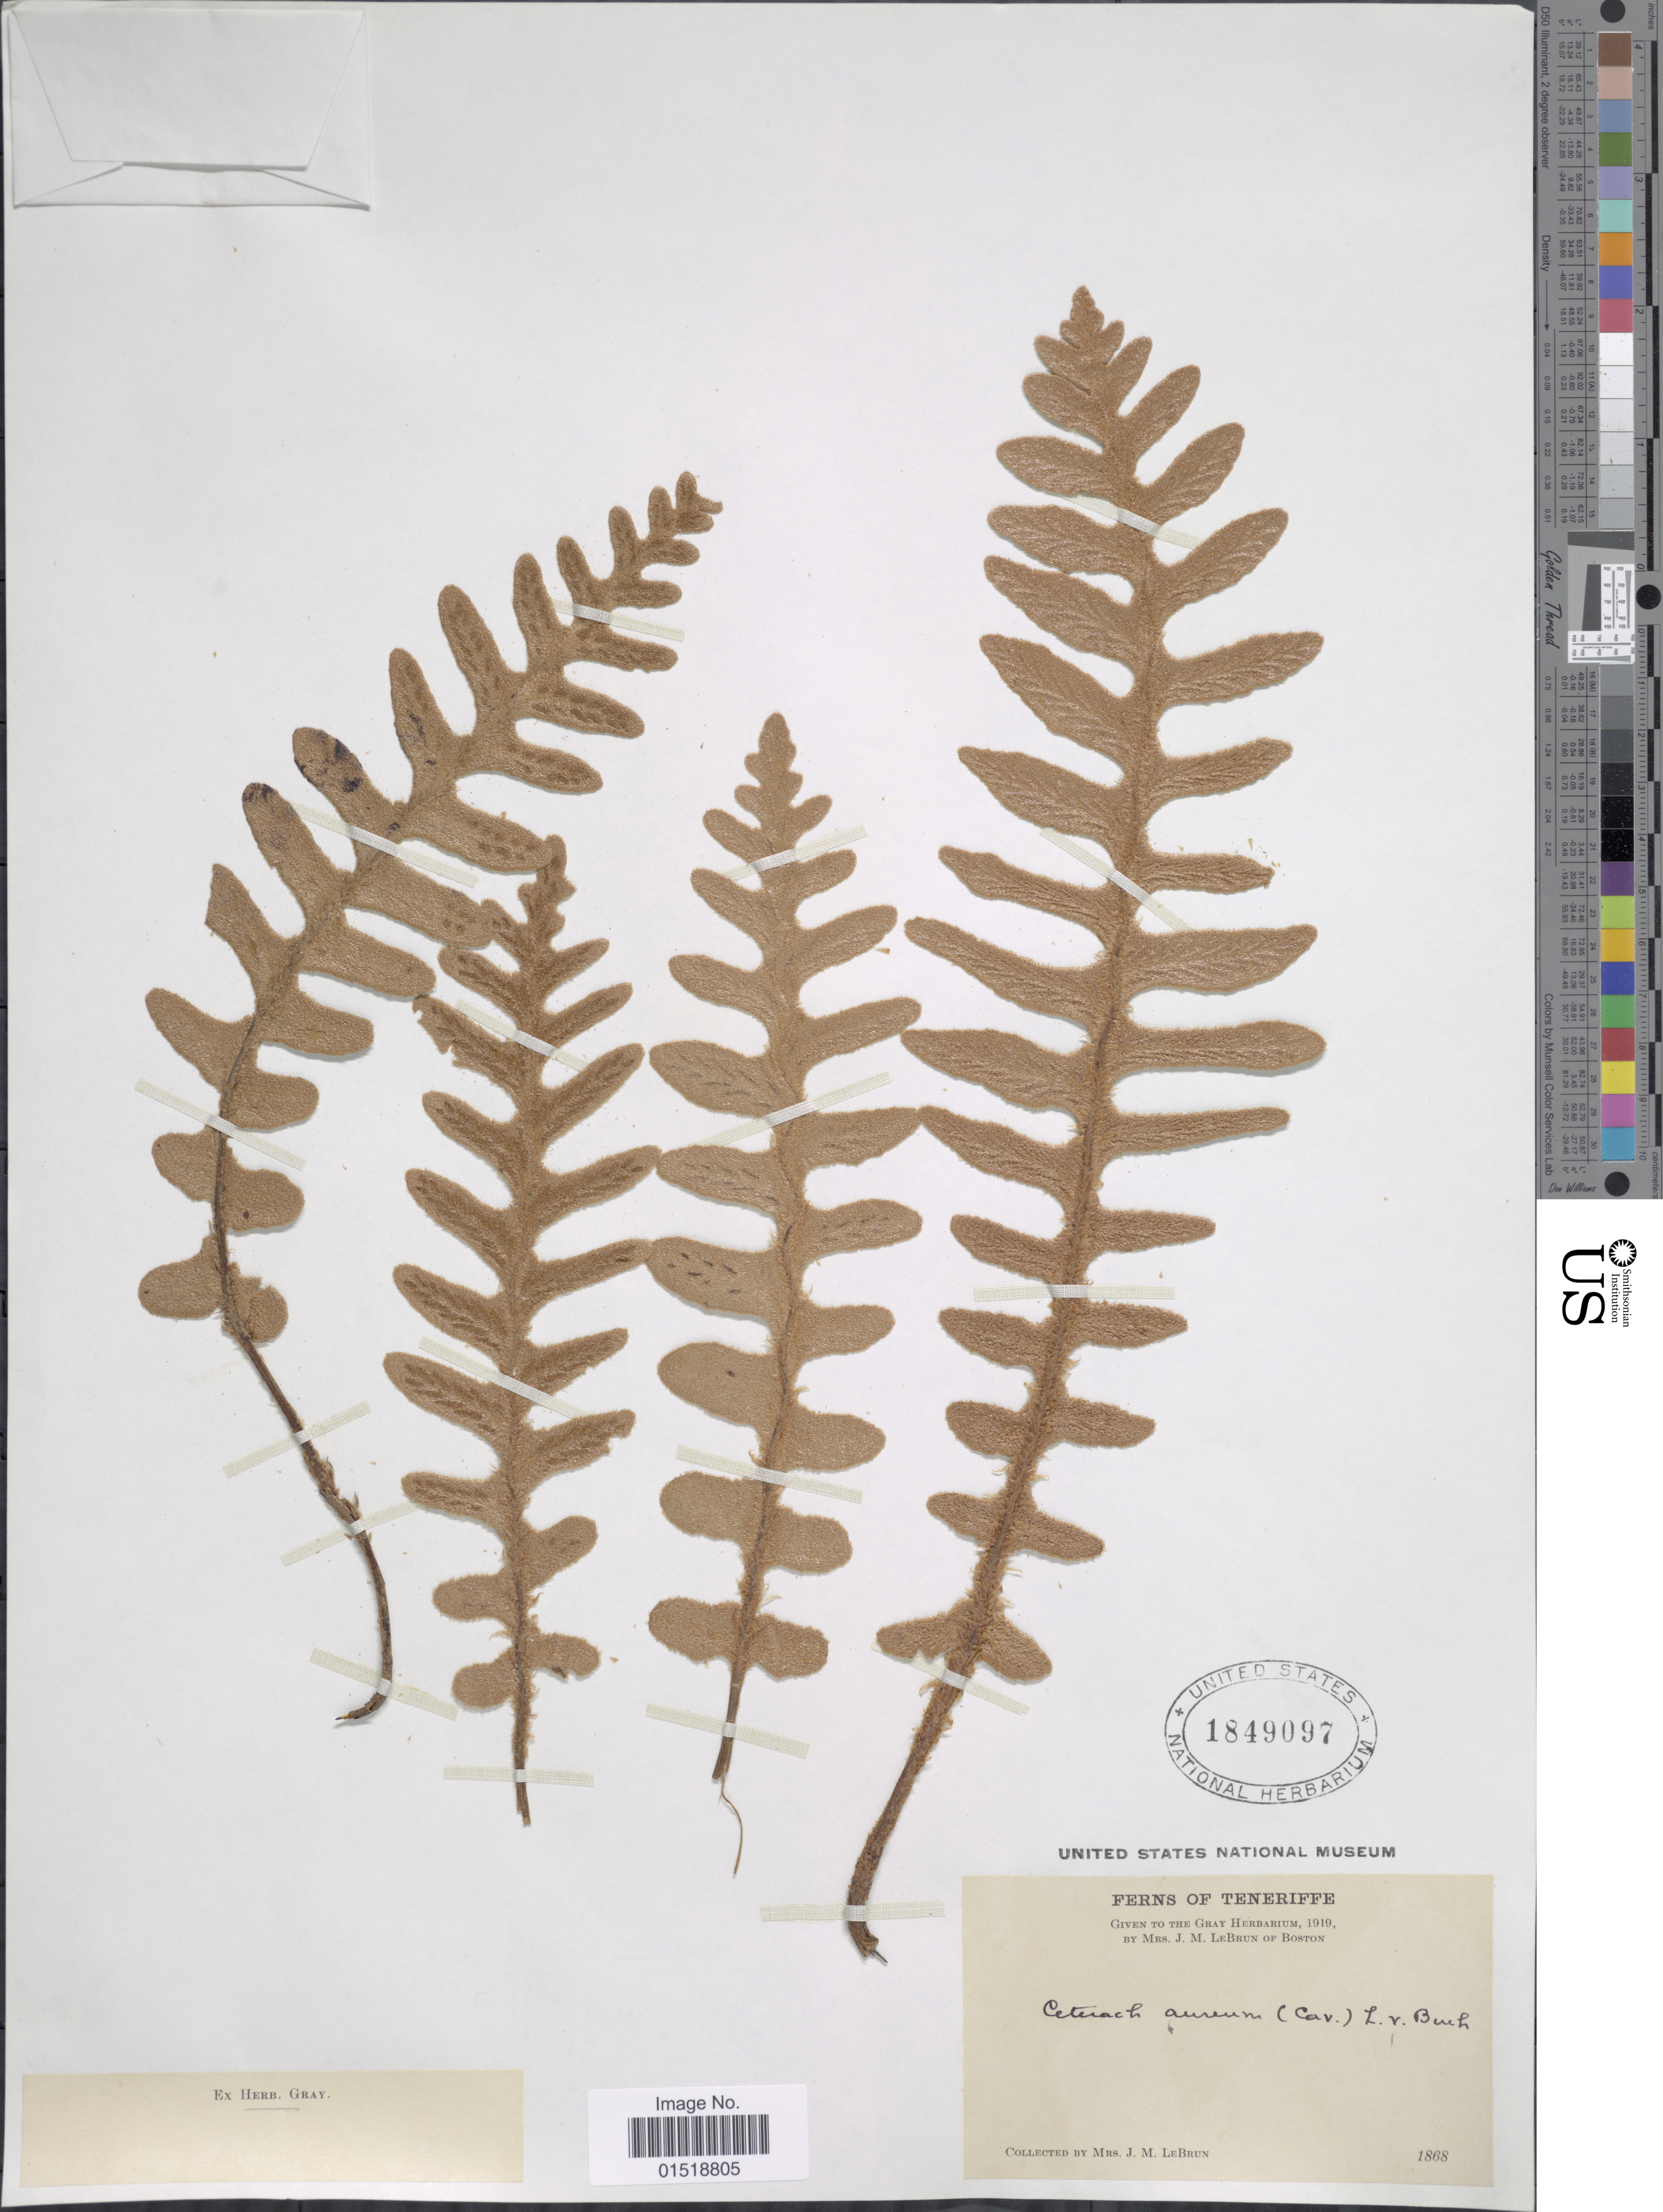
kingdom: Plantae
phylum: Tracheophyta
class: Polypodiopsida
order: Polypodiales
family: Aspleniaceae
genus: Asplenium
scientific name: Asplenium aureum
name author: Cav.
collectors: Mrs. J. M. Lebrun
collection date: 1868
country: Spain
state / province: Canarias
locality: Ferns of Teneriffe.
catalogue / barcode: US 1849097